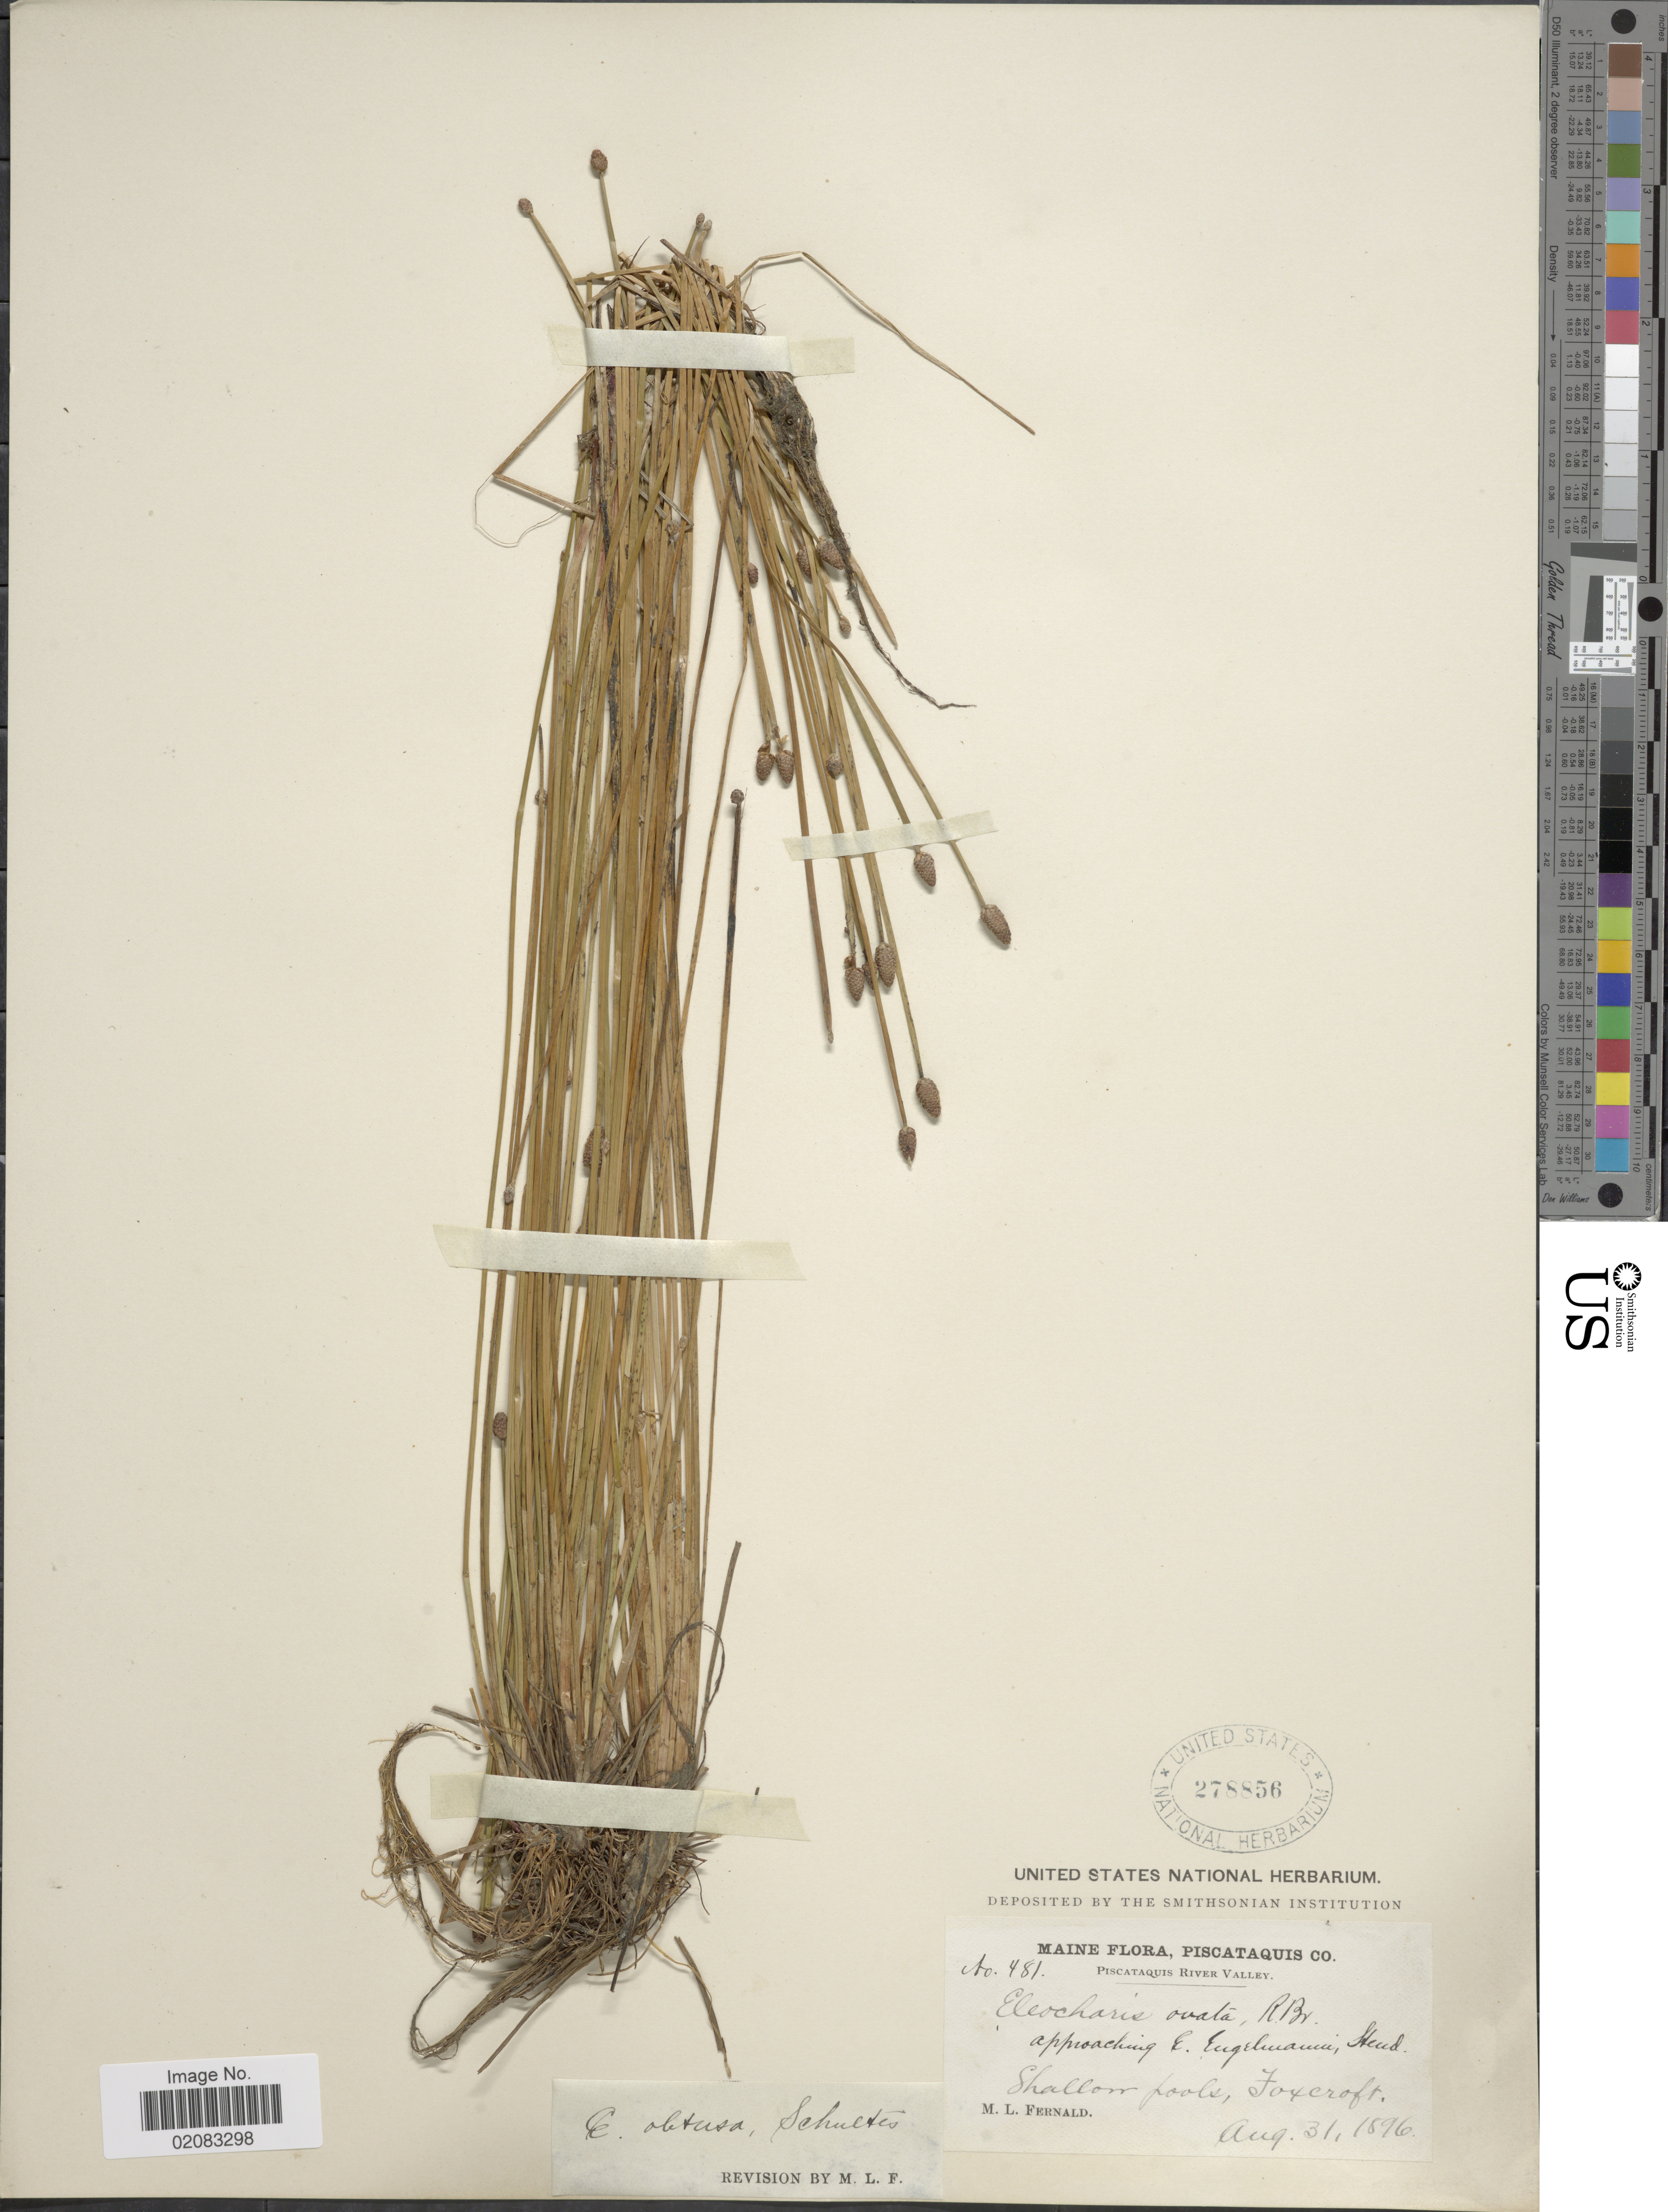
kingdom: Plantae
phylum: Tracheophyta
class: Liliopsida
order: Poales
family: Cyperaceae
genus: Eleocharis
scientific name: Eleocharis obtusa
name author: (Willd.) Schult.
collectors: M. L. Fernald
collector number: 481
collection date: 1896-08-31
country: United States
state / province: Maine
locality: Piscataquis Co, Piscataquis River Valley, Shallow pools, Foxcroft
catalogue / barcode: US 278856